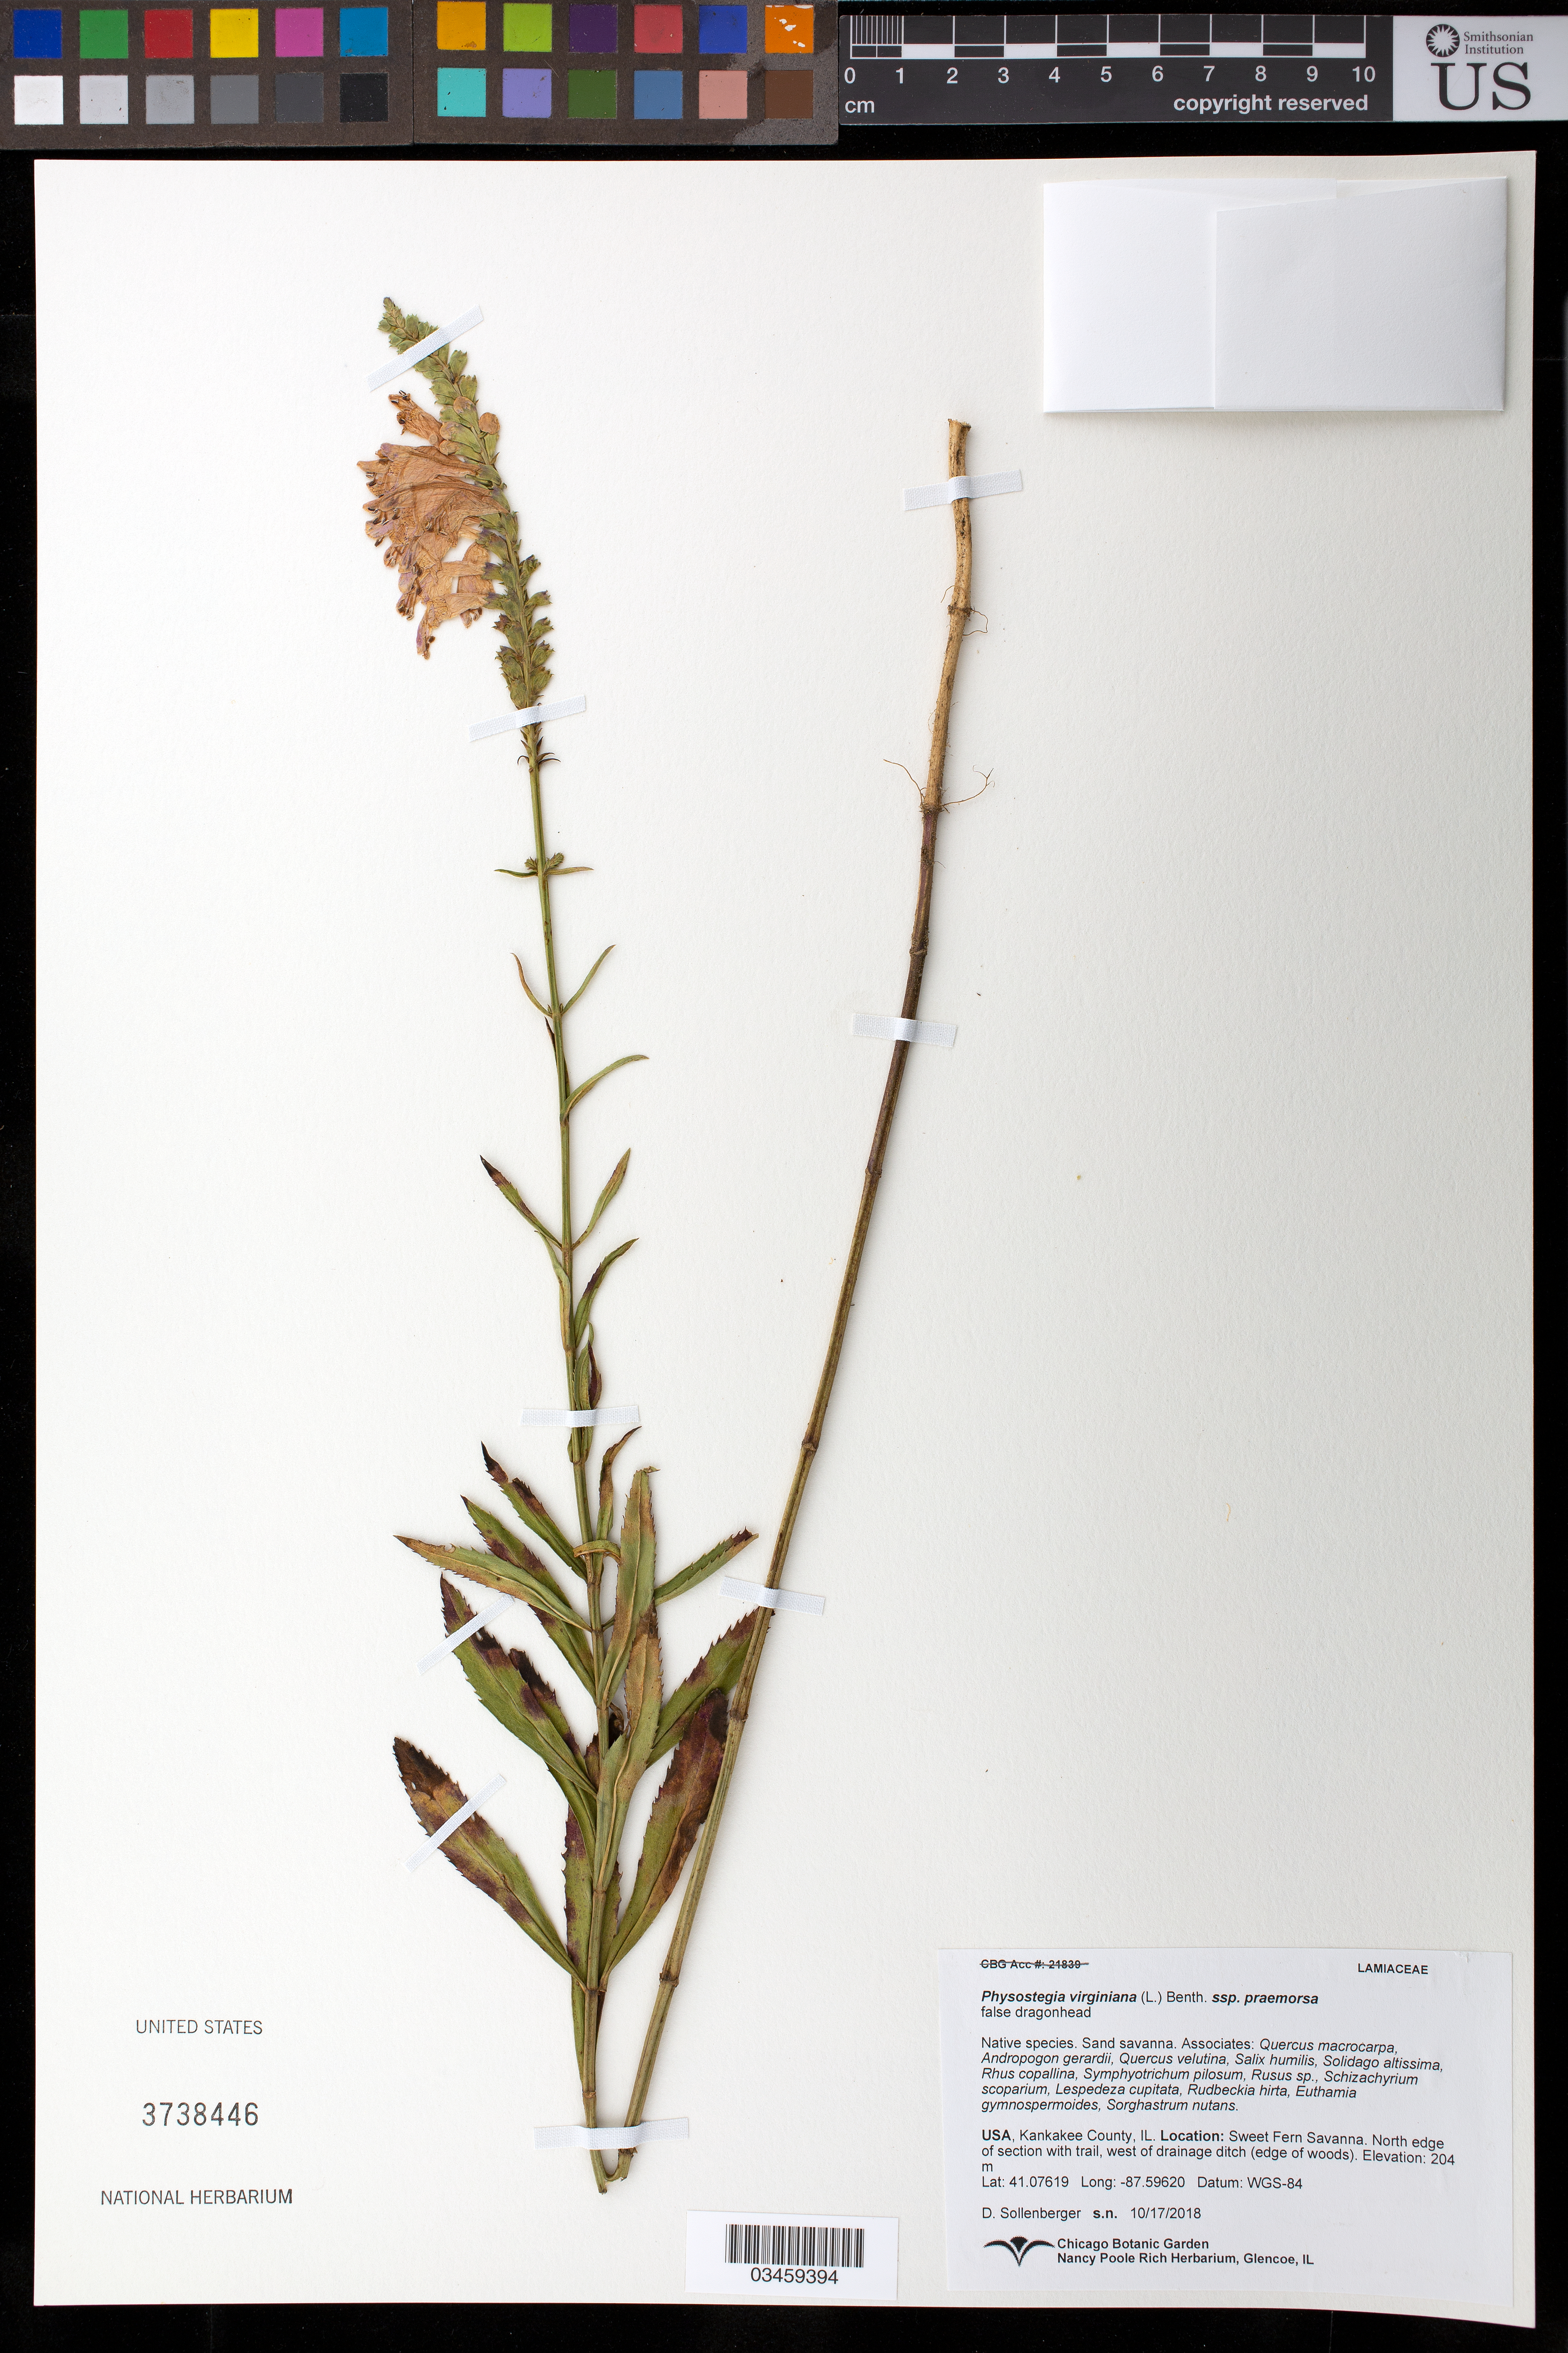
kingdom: Plantae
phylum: Tracheophyta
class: Magnoliopsida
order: Lamiales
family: Lamiaceae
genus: Physostegia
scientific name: Physostegia virginiana subsp. praemorsa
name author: (Shinners) P.D. Cantino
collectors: D. Sollenberger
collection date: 2018-10-17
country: United States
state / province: Illinois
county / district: Kankakee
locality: Sweet Fern Savanna north edge of section with trail, west of drainage ditch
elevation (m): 204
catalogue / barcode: US 3738446